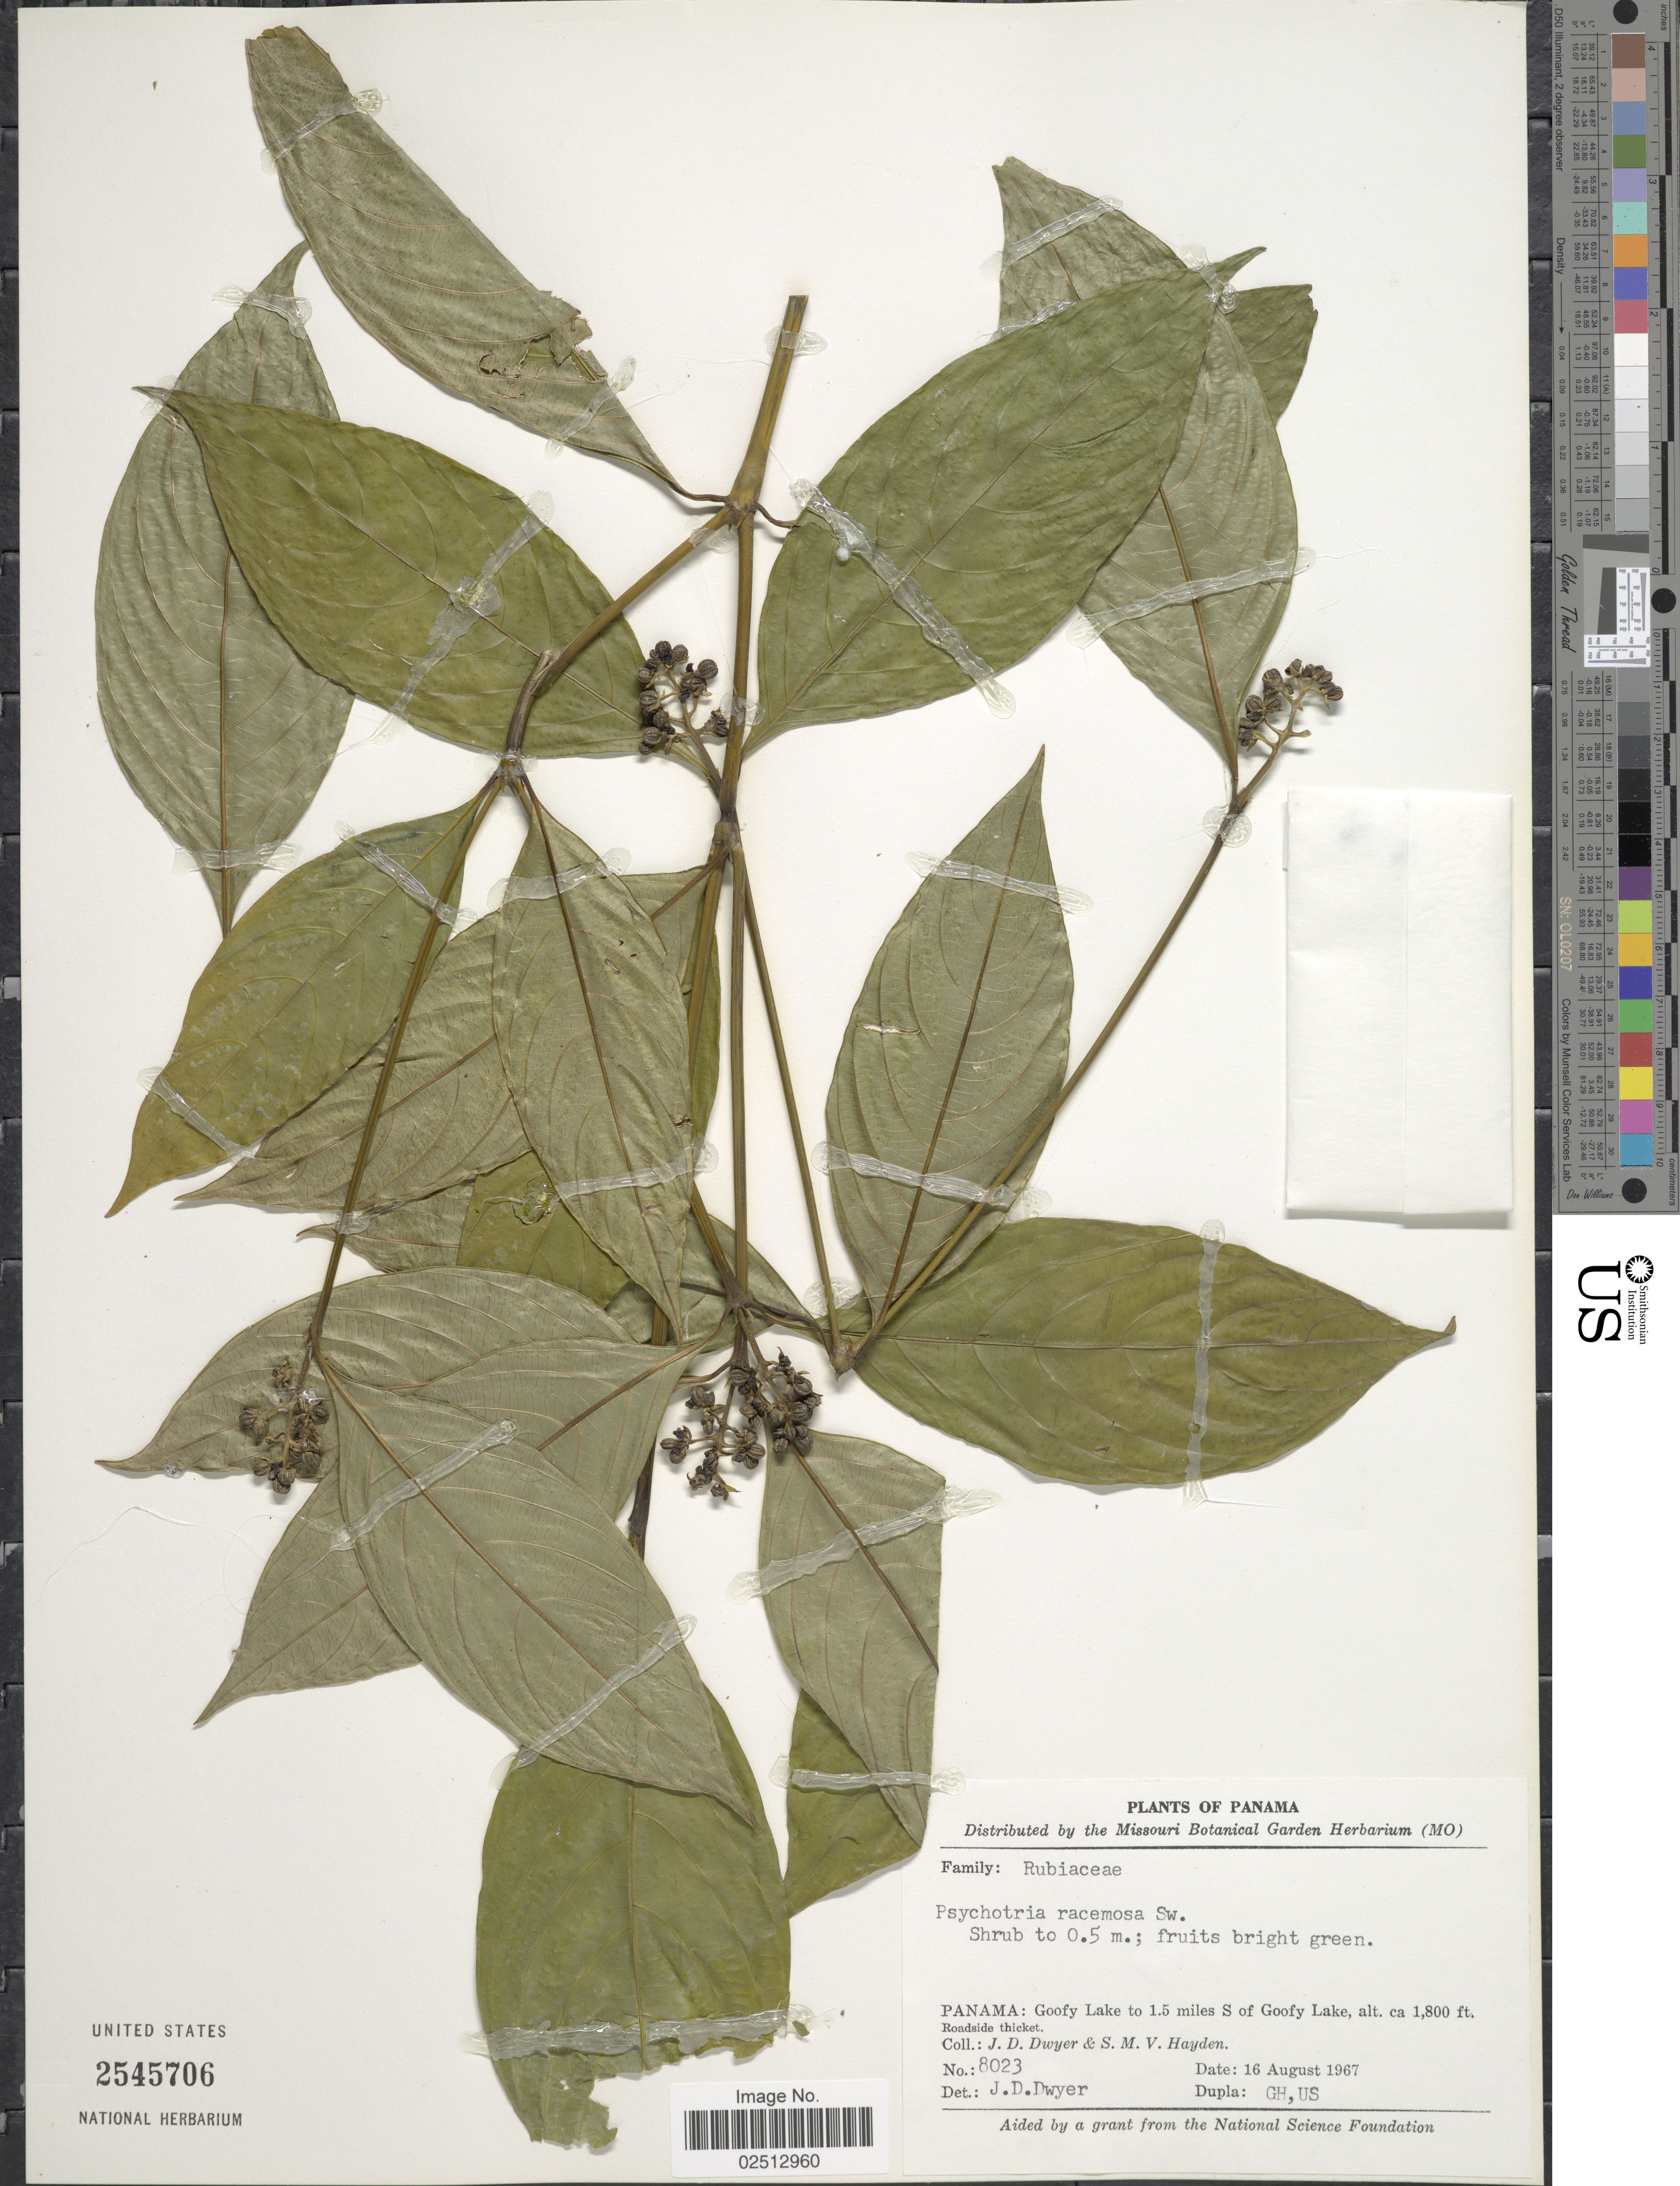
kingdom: Plantae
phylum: Tracheophyta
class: Magnoliopsida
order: Gentianales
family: Rubiaceae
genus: Psychotria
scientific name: Psychotria racemosa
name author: (Aubl.) Raeuschel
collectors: J. D. Dwyer & S. M. Hayden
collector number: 8023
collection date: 1967-08-16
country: Panama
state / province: Panamá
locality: Panama: Goofy Lake to 1.5 miles S of Goofy Lake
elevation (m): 549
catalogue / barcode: US 2545706